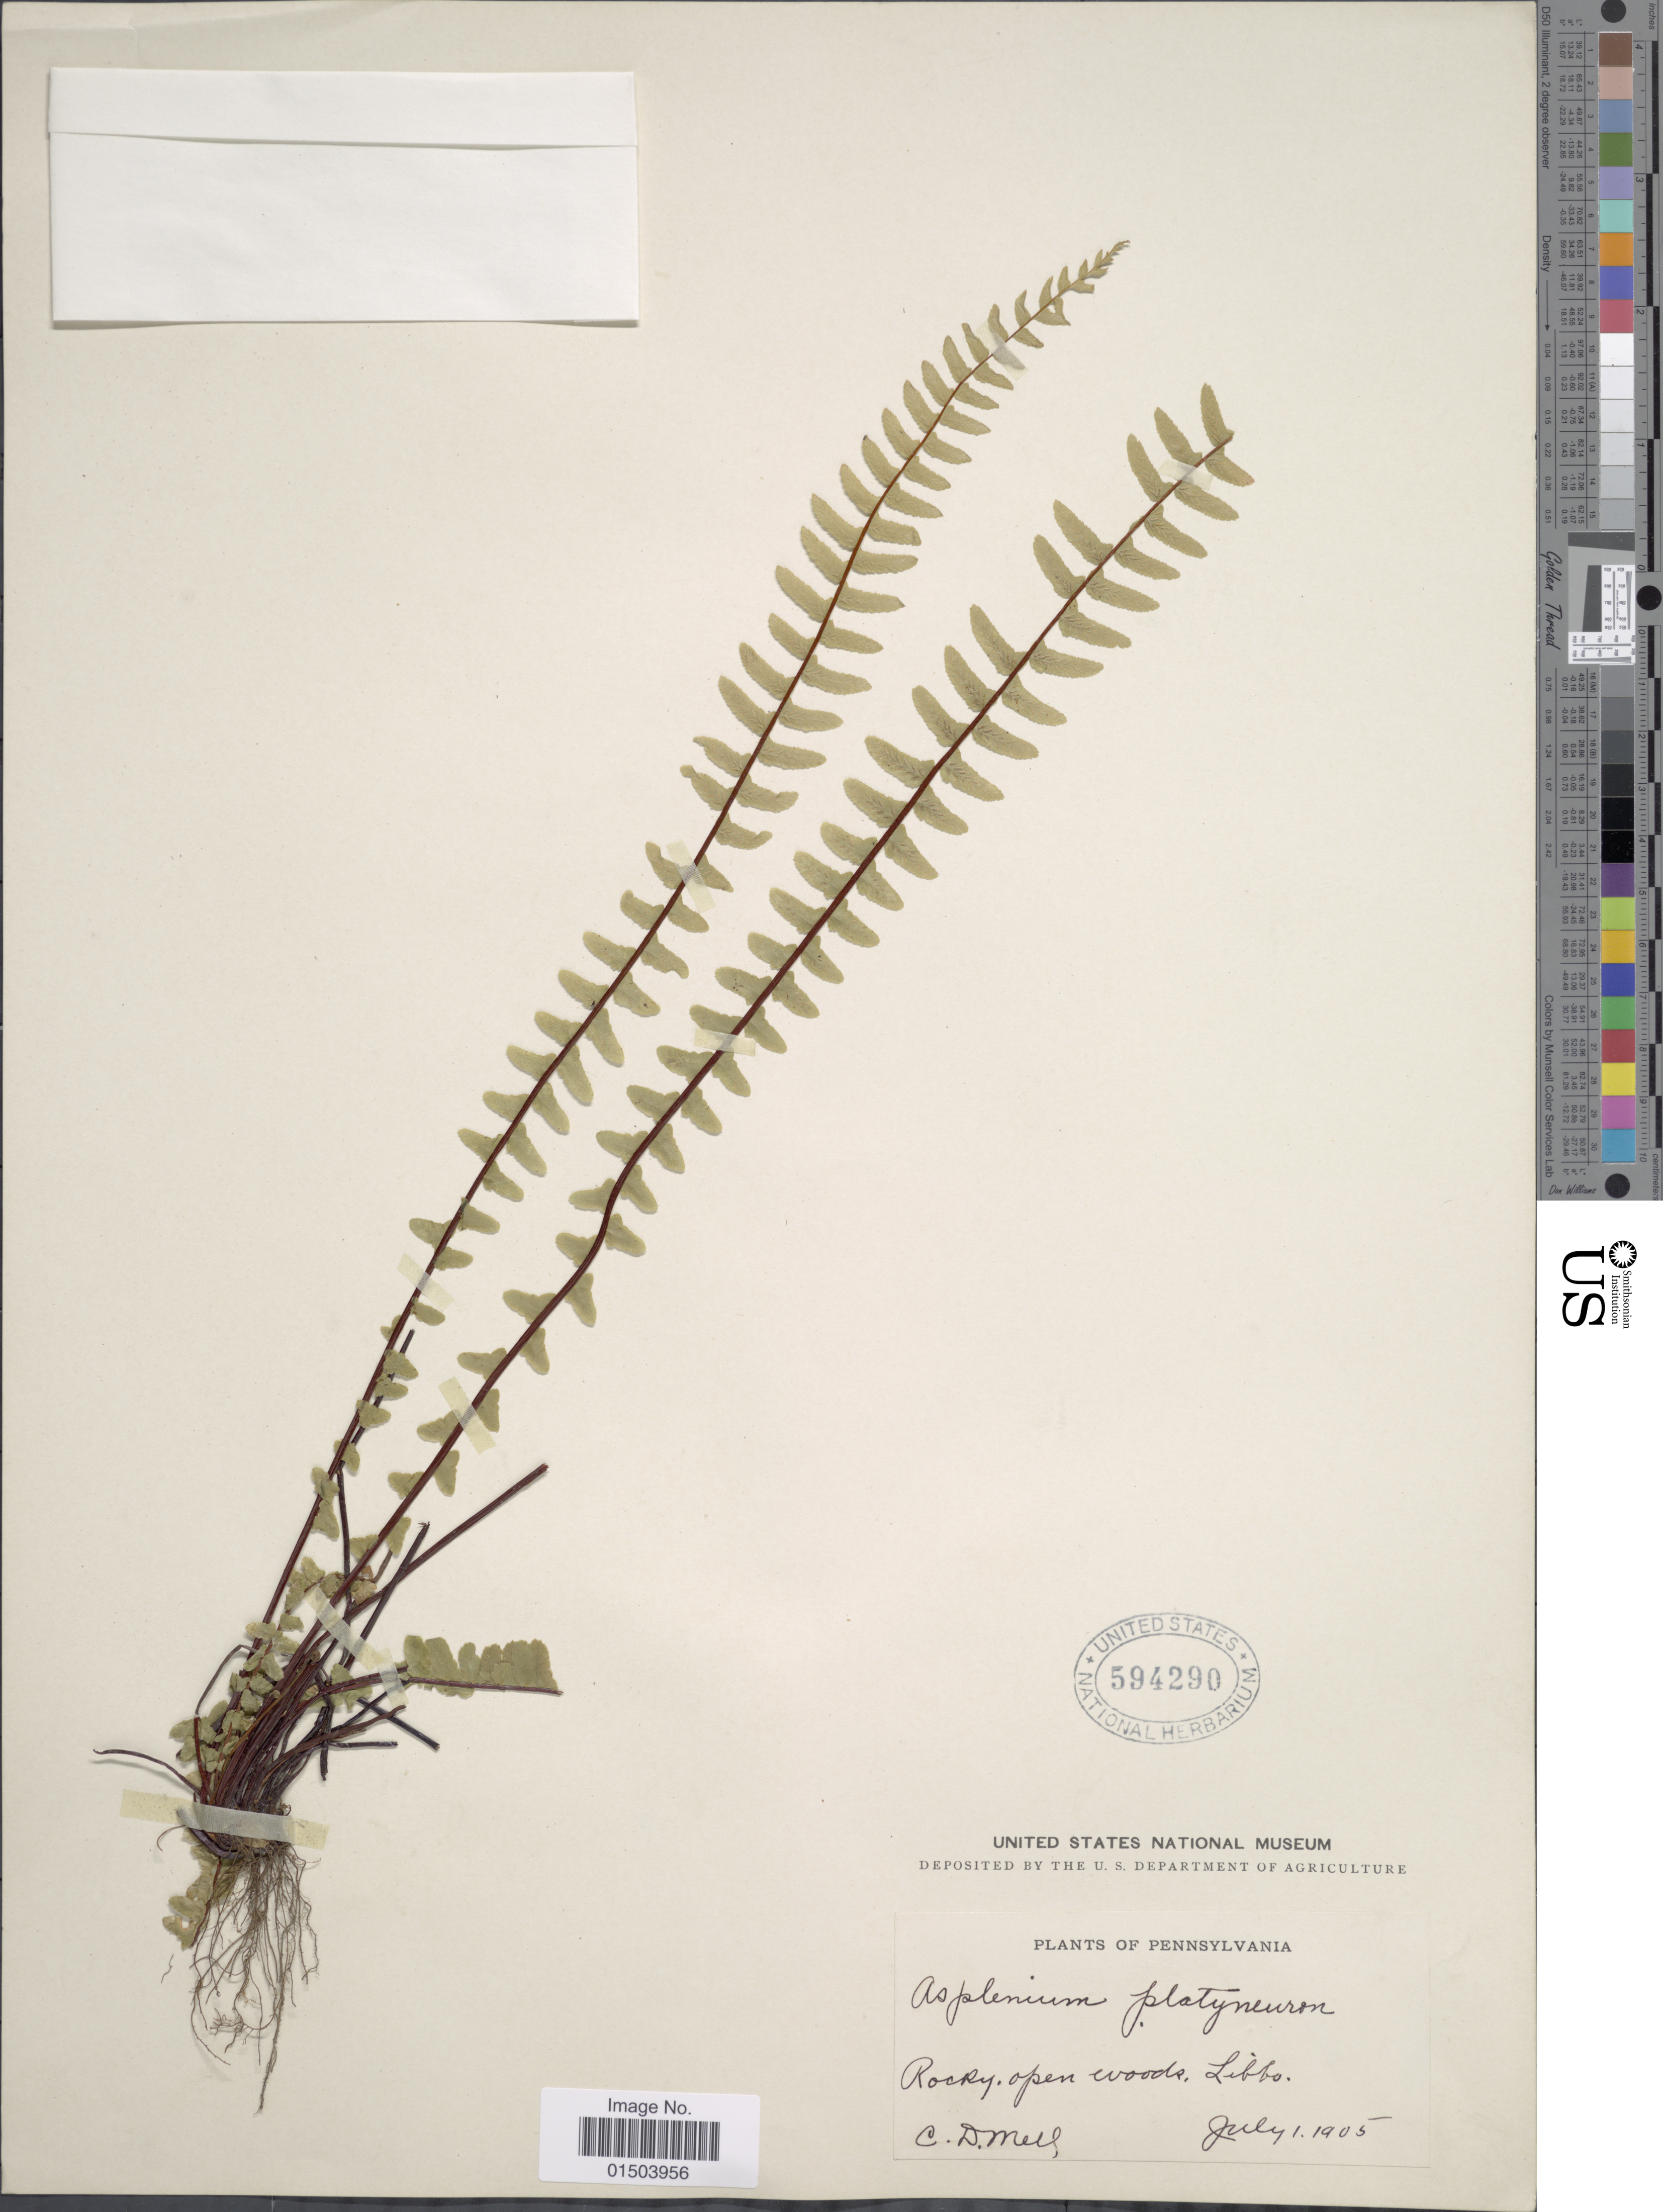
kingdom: Plantae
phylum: Tracheophyta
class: Polypodiopsida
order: Polypodiales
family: Aspleniaceae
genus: Asplenium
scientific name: Asplenium platyneuron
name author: (L.) Britton, Stearns & Poggenb.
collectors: C. D. Mell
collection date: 1905-07-01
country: United States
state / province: Pennsylvania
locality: Rocky open woods, Libbo.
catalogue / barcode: US 594290